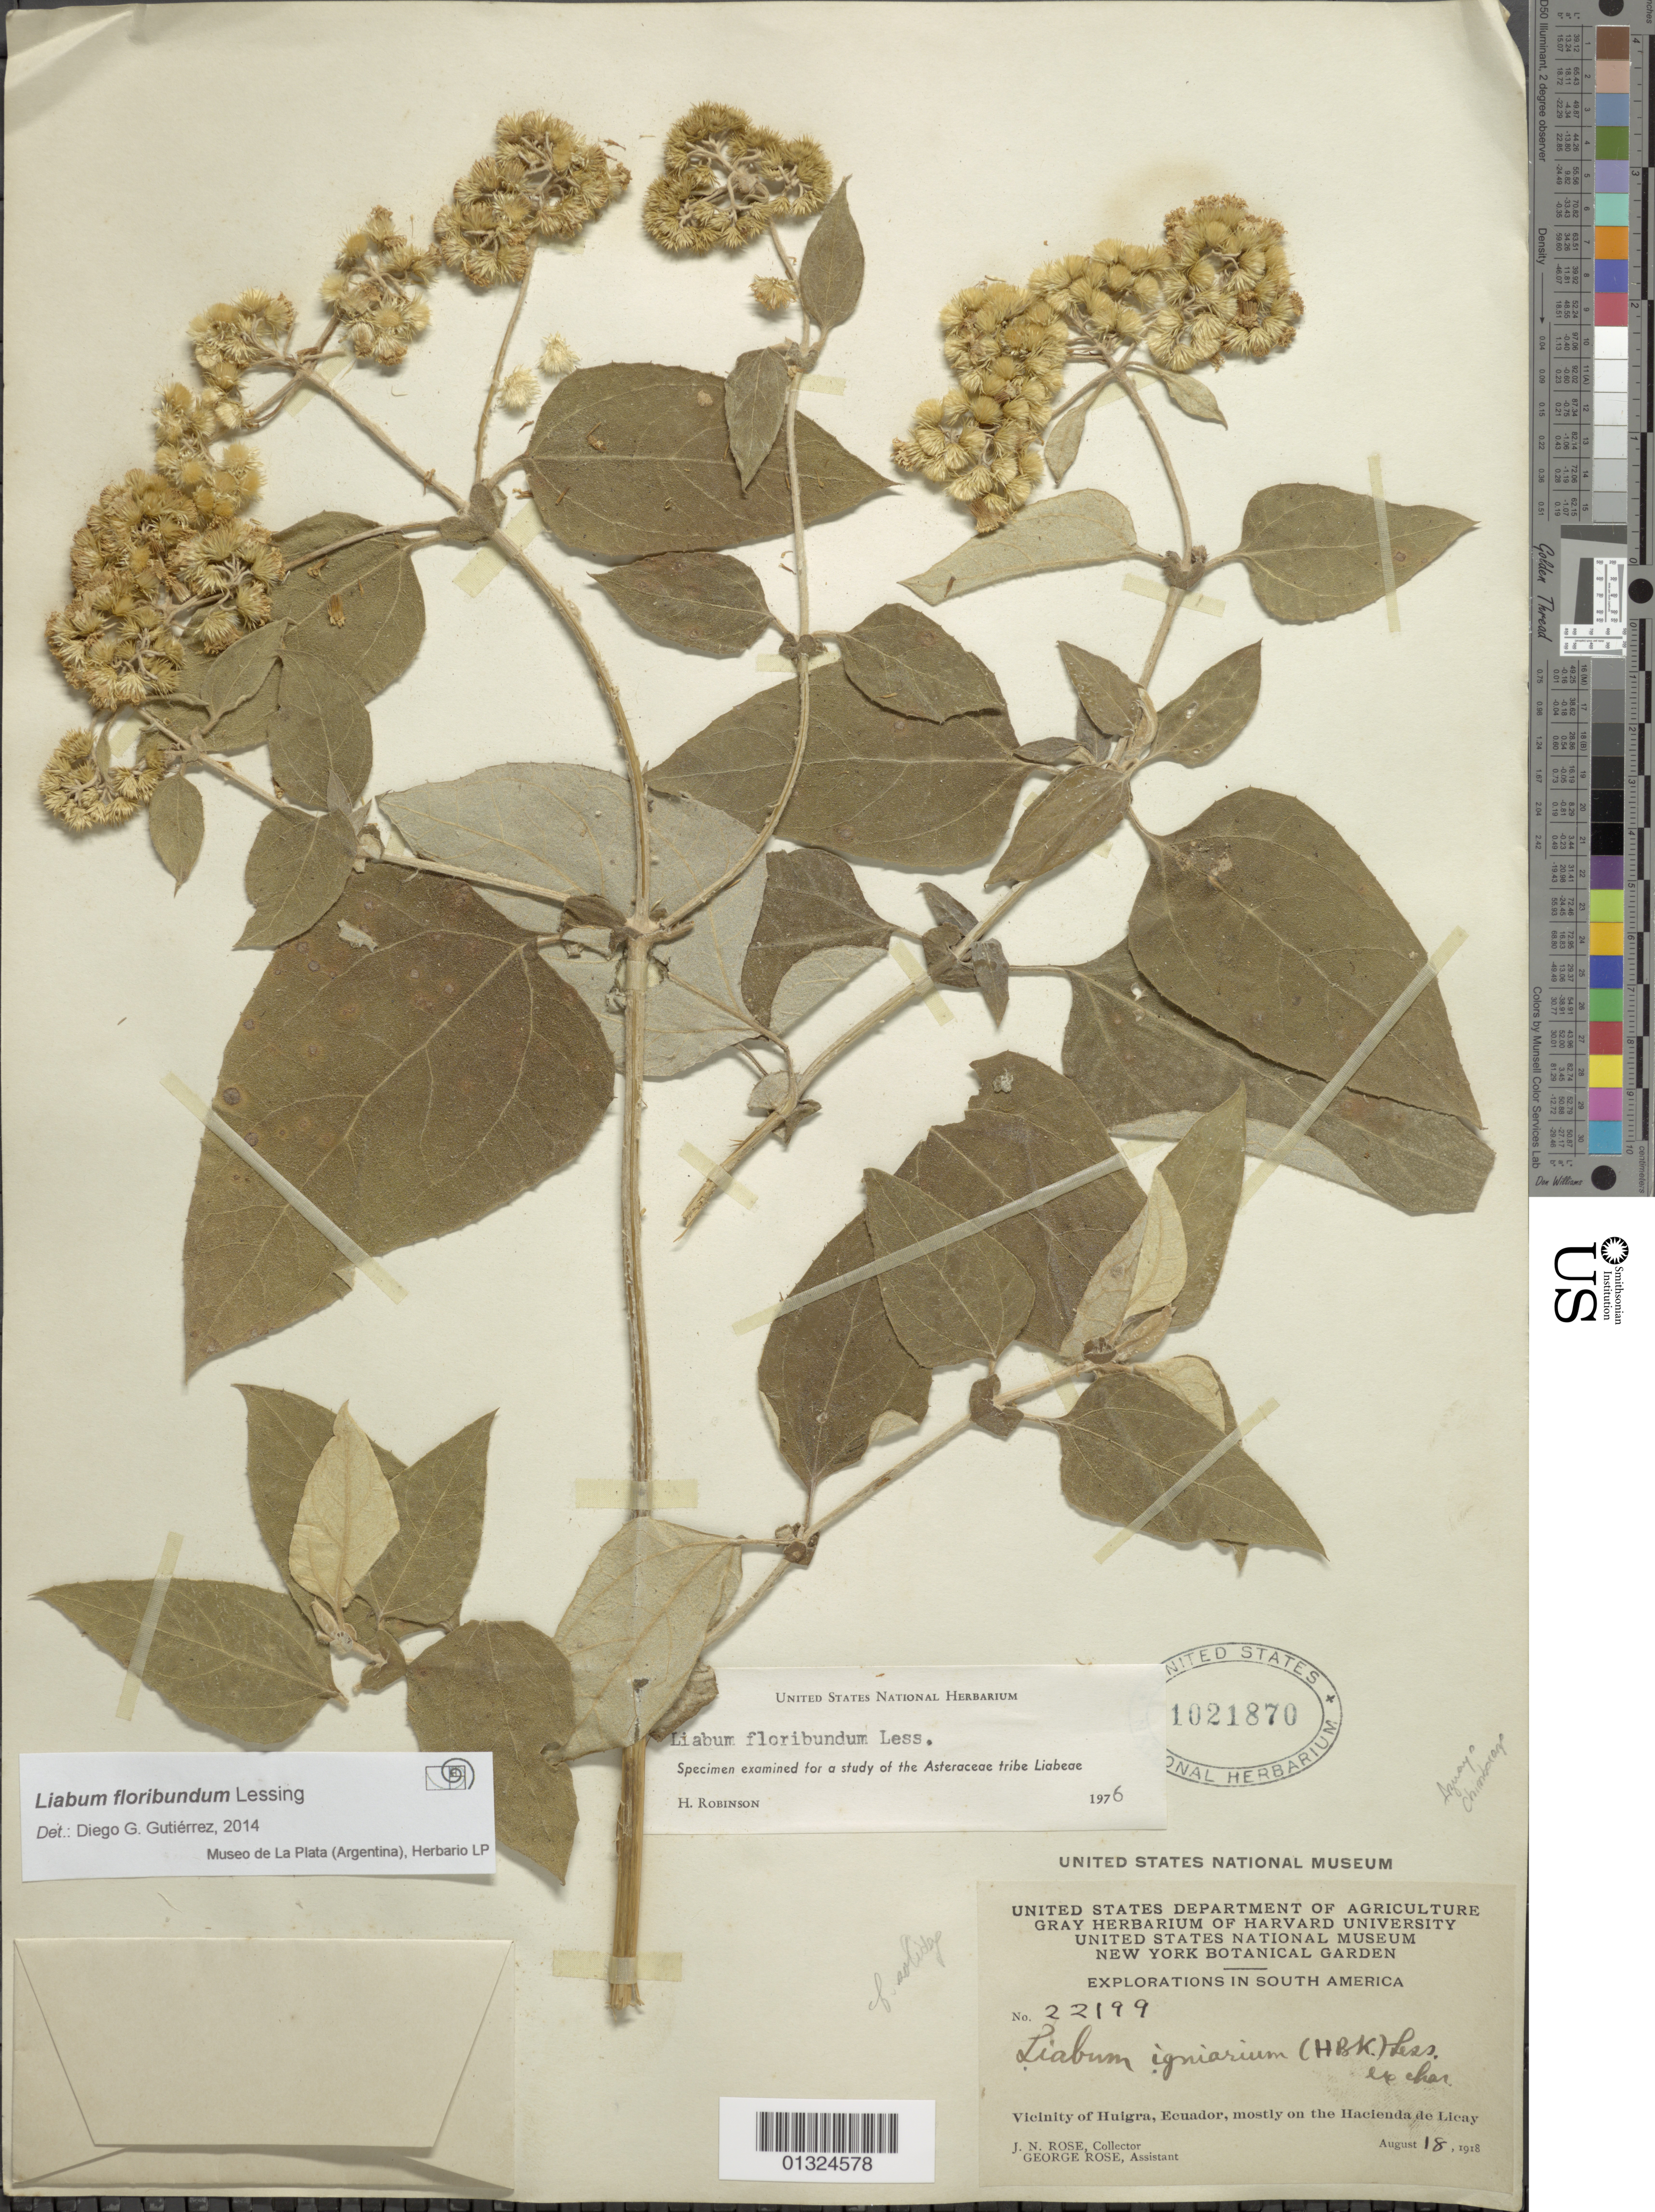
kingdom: Plantae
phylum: Tracheophyta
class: Magnoliopsida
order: Asterales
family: Asteraceae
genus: Liabum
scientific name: Liabum floribundum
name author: Less.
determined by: Gutierrez, D. G.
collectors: J. N. Rose & L. B. Rose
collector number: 22199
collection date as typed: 18 Aug 1918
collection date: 1918-08-18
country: Ecuador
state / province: Chimborazo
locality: vicinity of Huigra, mostly on the Hacienda de Licay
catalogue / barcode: US 1021870